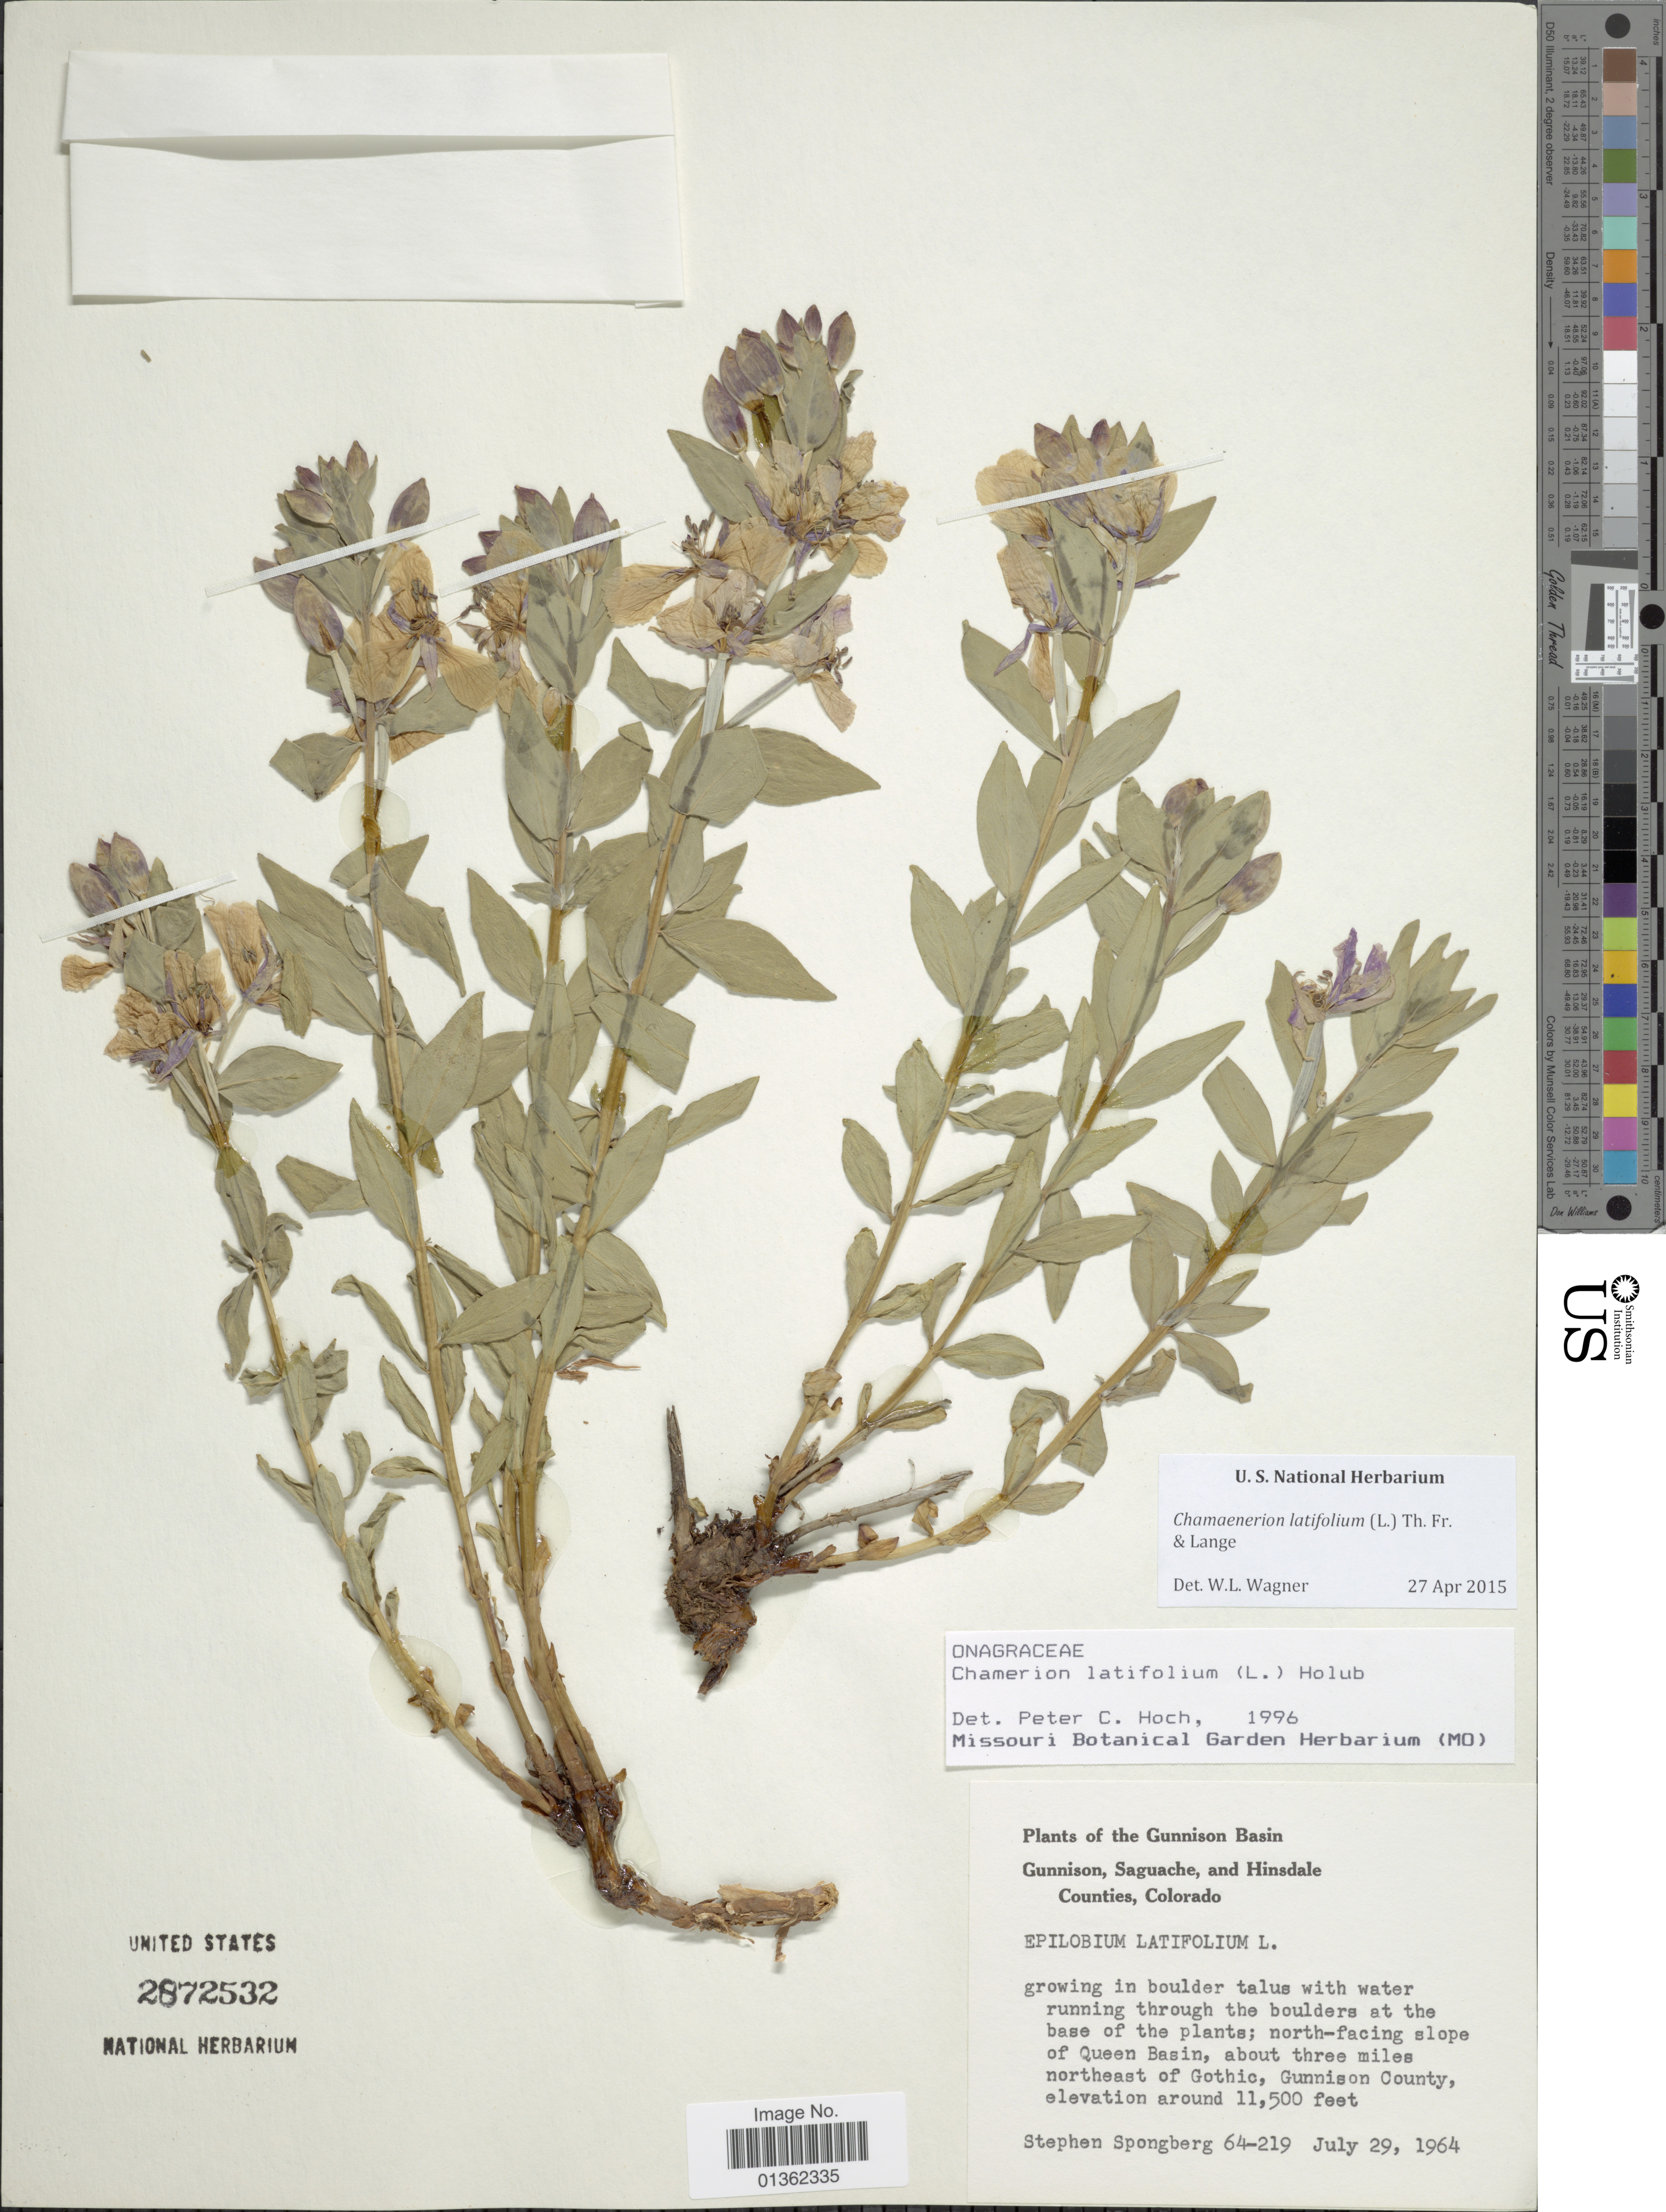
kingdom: Plantae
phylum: Tracheophyta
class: Magnoliopsida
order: Myrtales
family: Onagraceae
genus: Chamaenerion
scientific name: Chamaenerion latifolium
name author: (L.) Th. Fr. & Lange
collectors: S. A.Spongberg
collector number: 64-219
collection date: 1964-07-29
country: United States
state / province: Colorado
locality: Gunnison Basin. Saguache, and Hinsdale Counties. North-facing slope of Queen Basin, about three miles northeast of Gothic.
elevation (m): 3505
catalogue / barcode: US 2872532